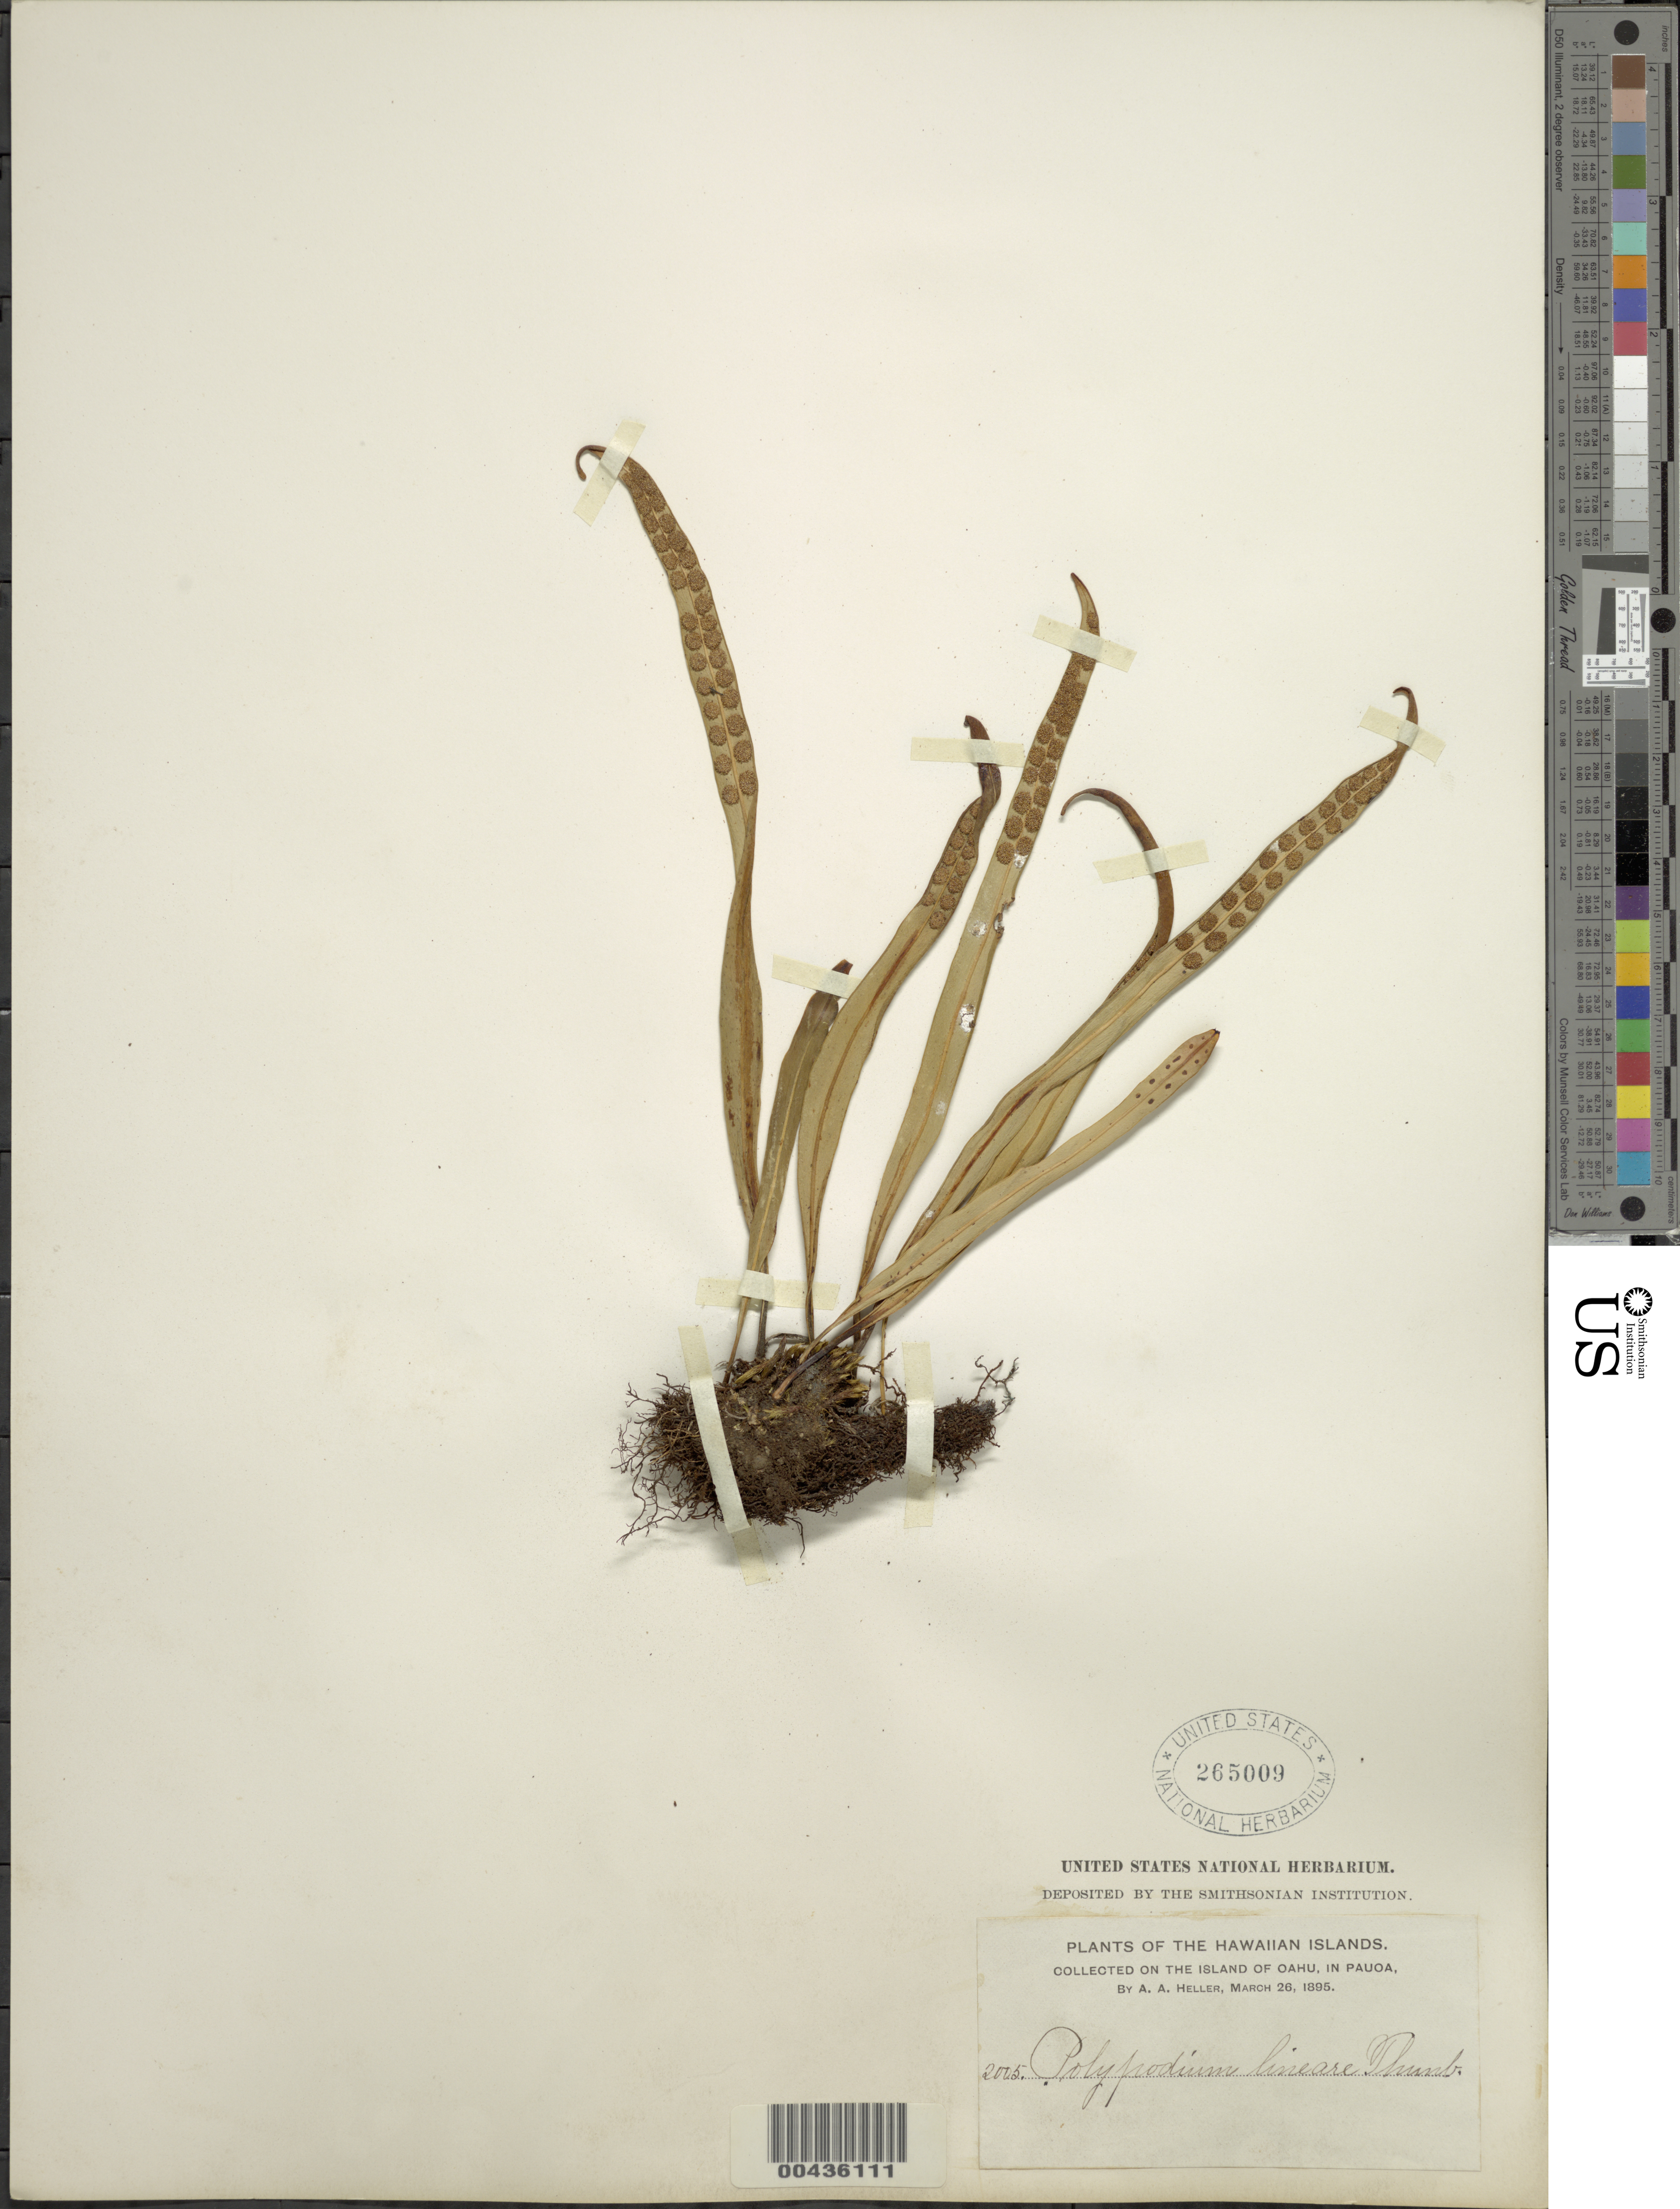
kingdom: Plantae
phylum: Tracheophyta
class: Polypodiopsida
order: Polypodiales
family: Polypodiaceae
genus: Lepisorus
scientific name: Lepisorus thunbergianus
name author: (Kaulf.) Ching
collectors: A. A. Heller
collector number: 2005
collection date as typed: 28 Mar 1895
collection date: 1895-03-28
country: United States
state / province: Hawaii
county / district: Honolulu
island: Oahu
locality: In Pauoa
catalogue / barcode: US 265009